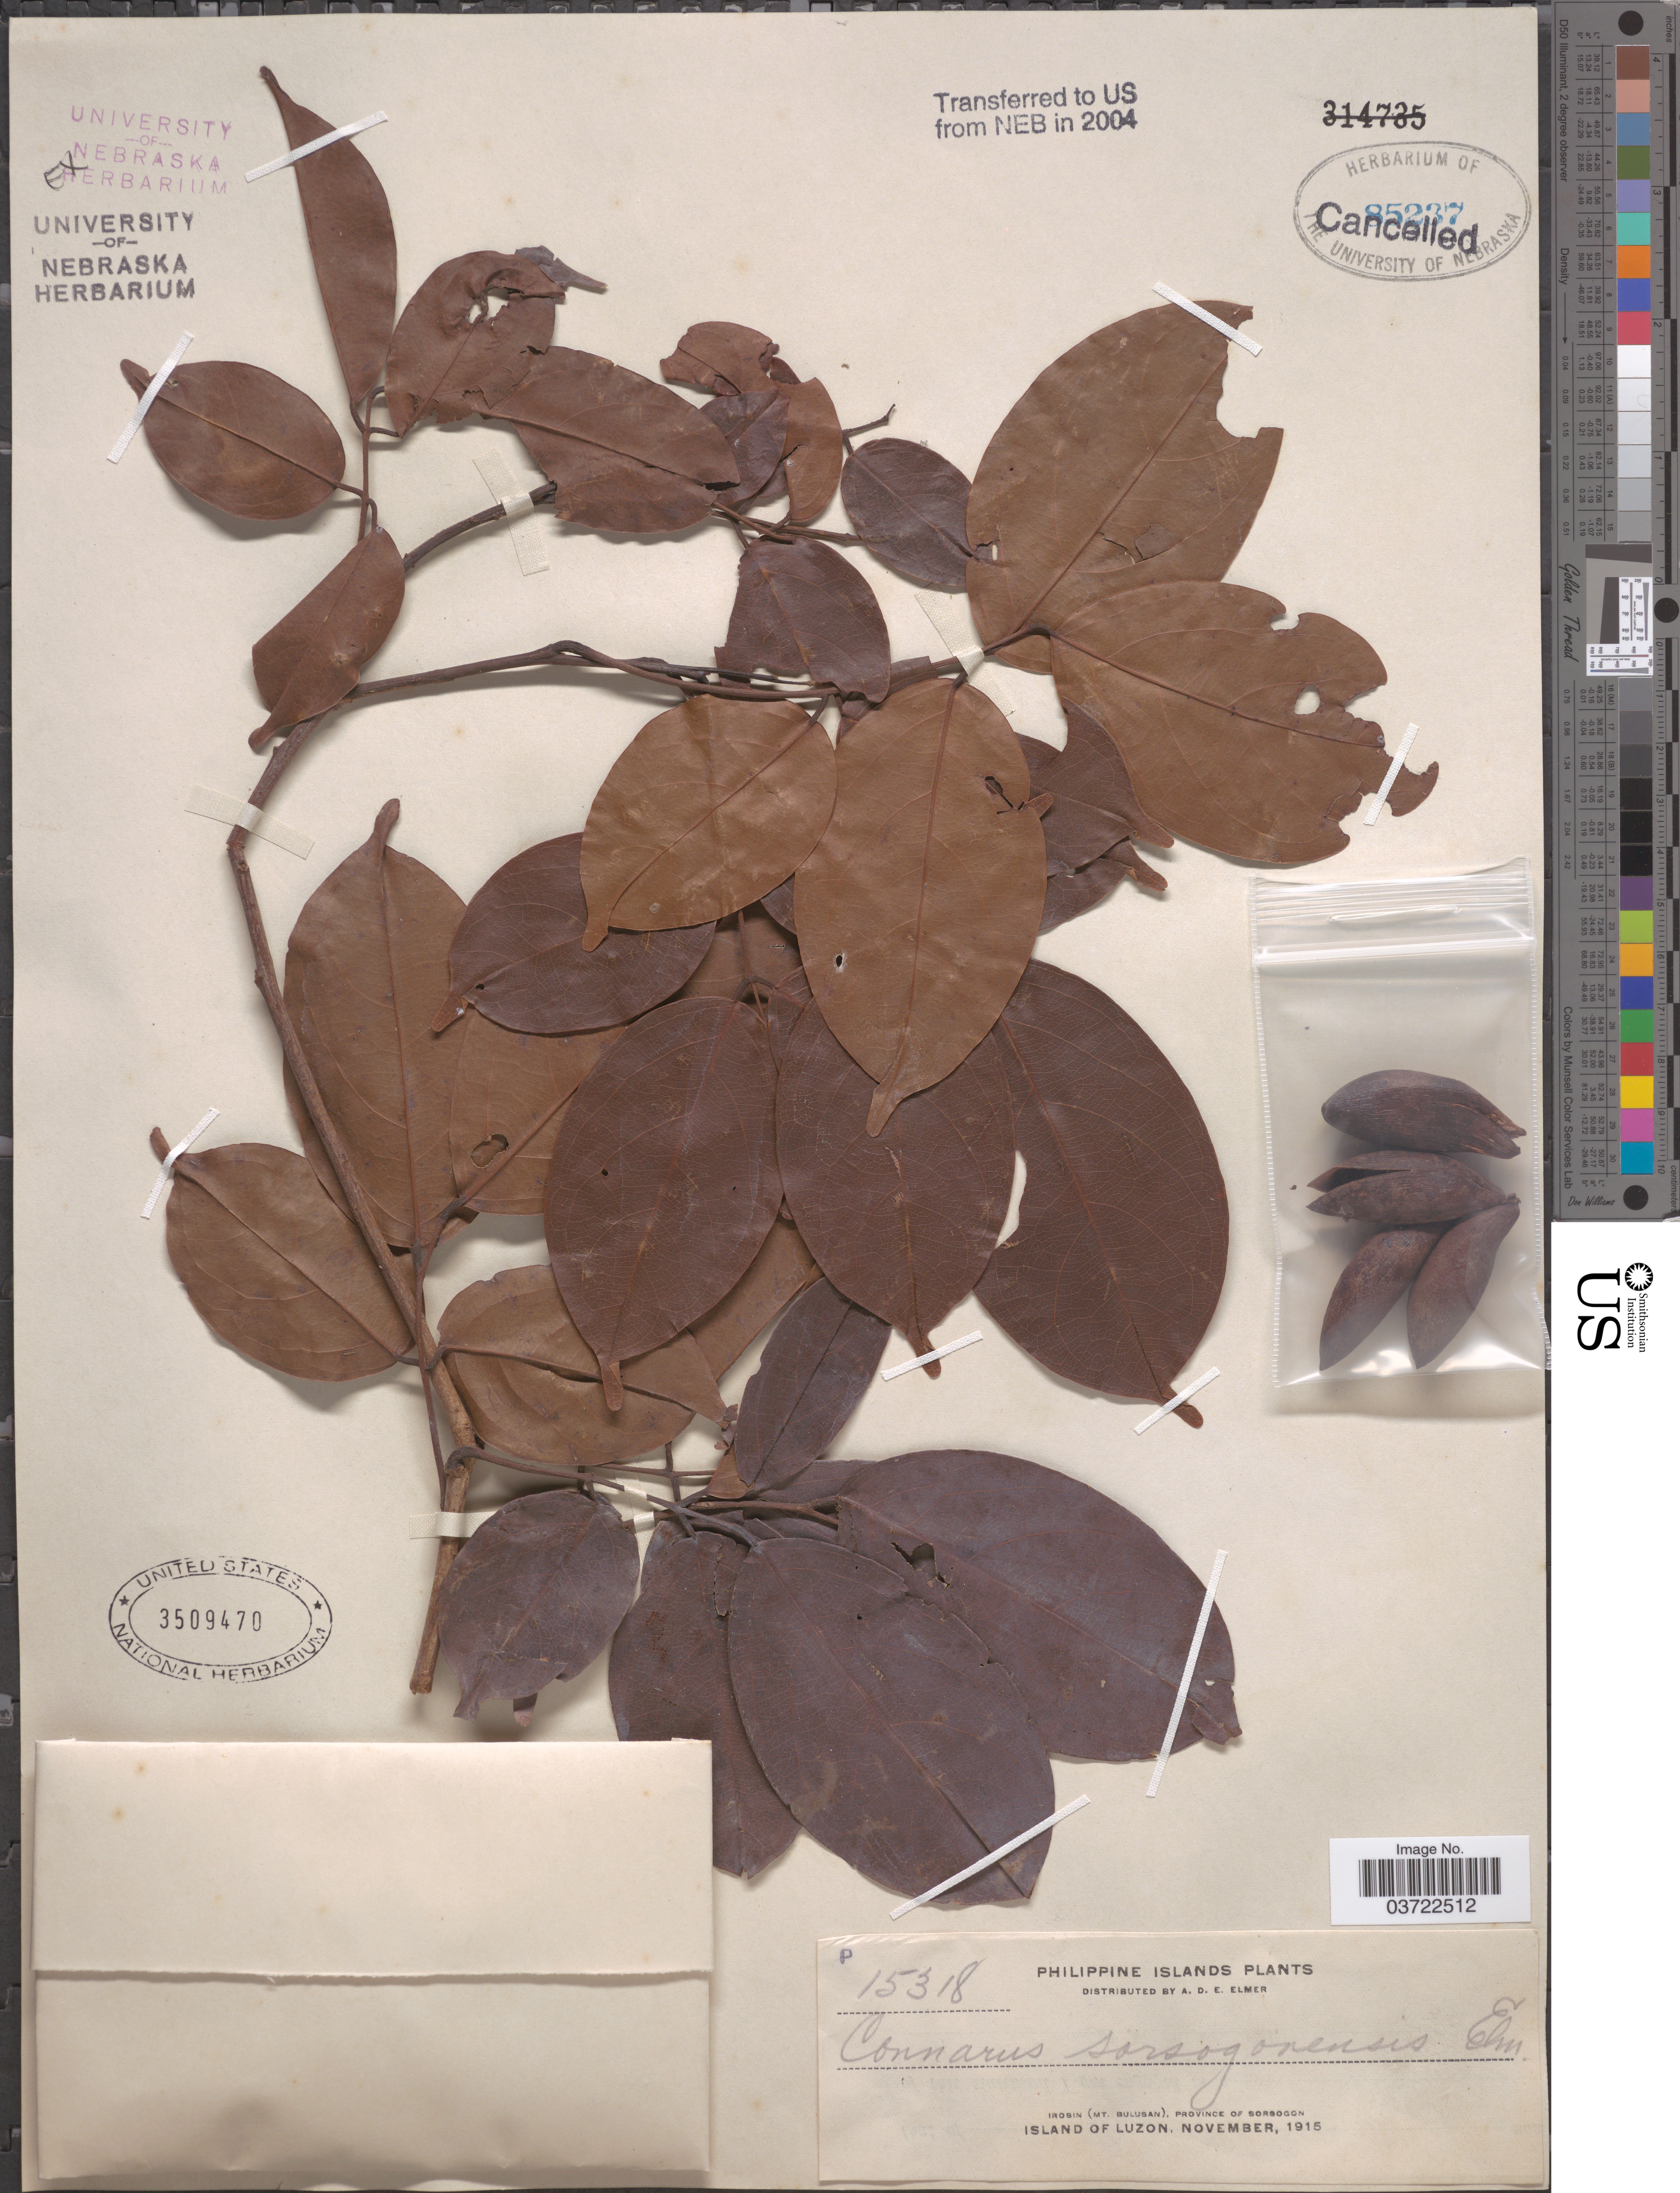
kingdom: Plantae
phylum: Tracheophyta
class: Magnoliopsida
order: Oxalidales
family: Connaraceae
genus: Connarus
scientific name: Connarus sp.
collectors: A. D. E. Elmer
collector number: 15318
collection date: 1915-11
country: Philippines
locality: Philippine Islands. Irosin (Mt. Bulusan), Province of Sorsogon, Island of Luzon.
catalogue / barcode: US 3509470